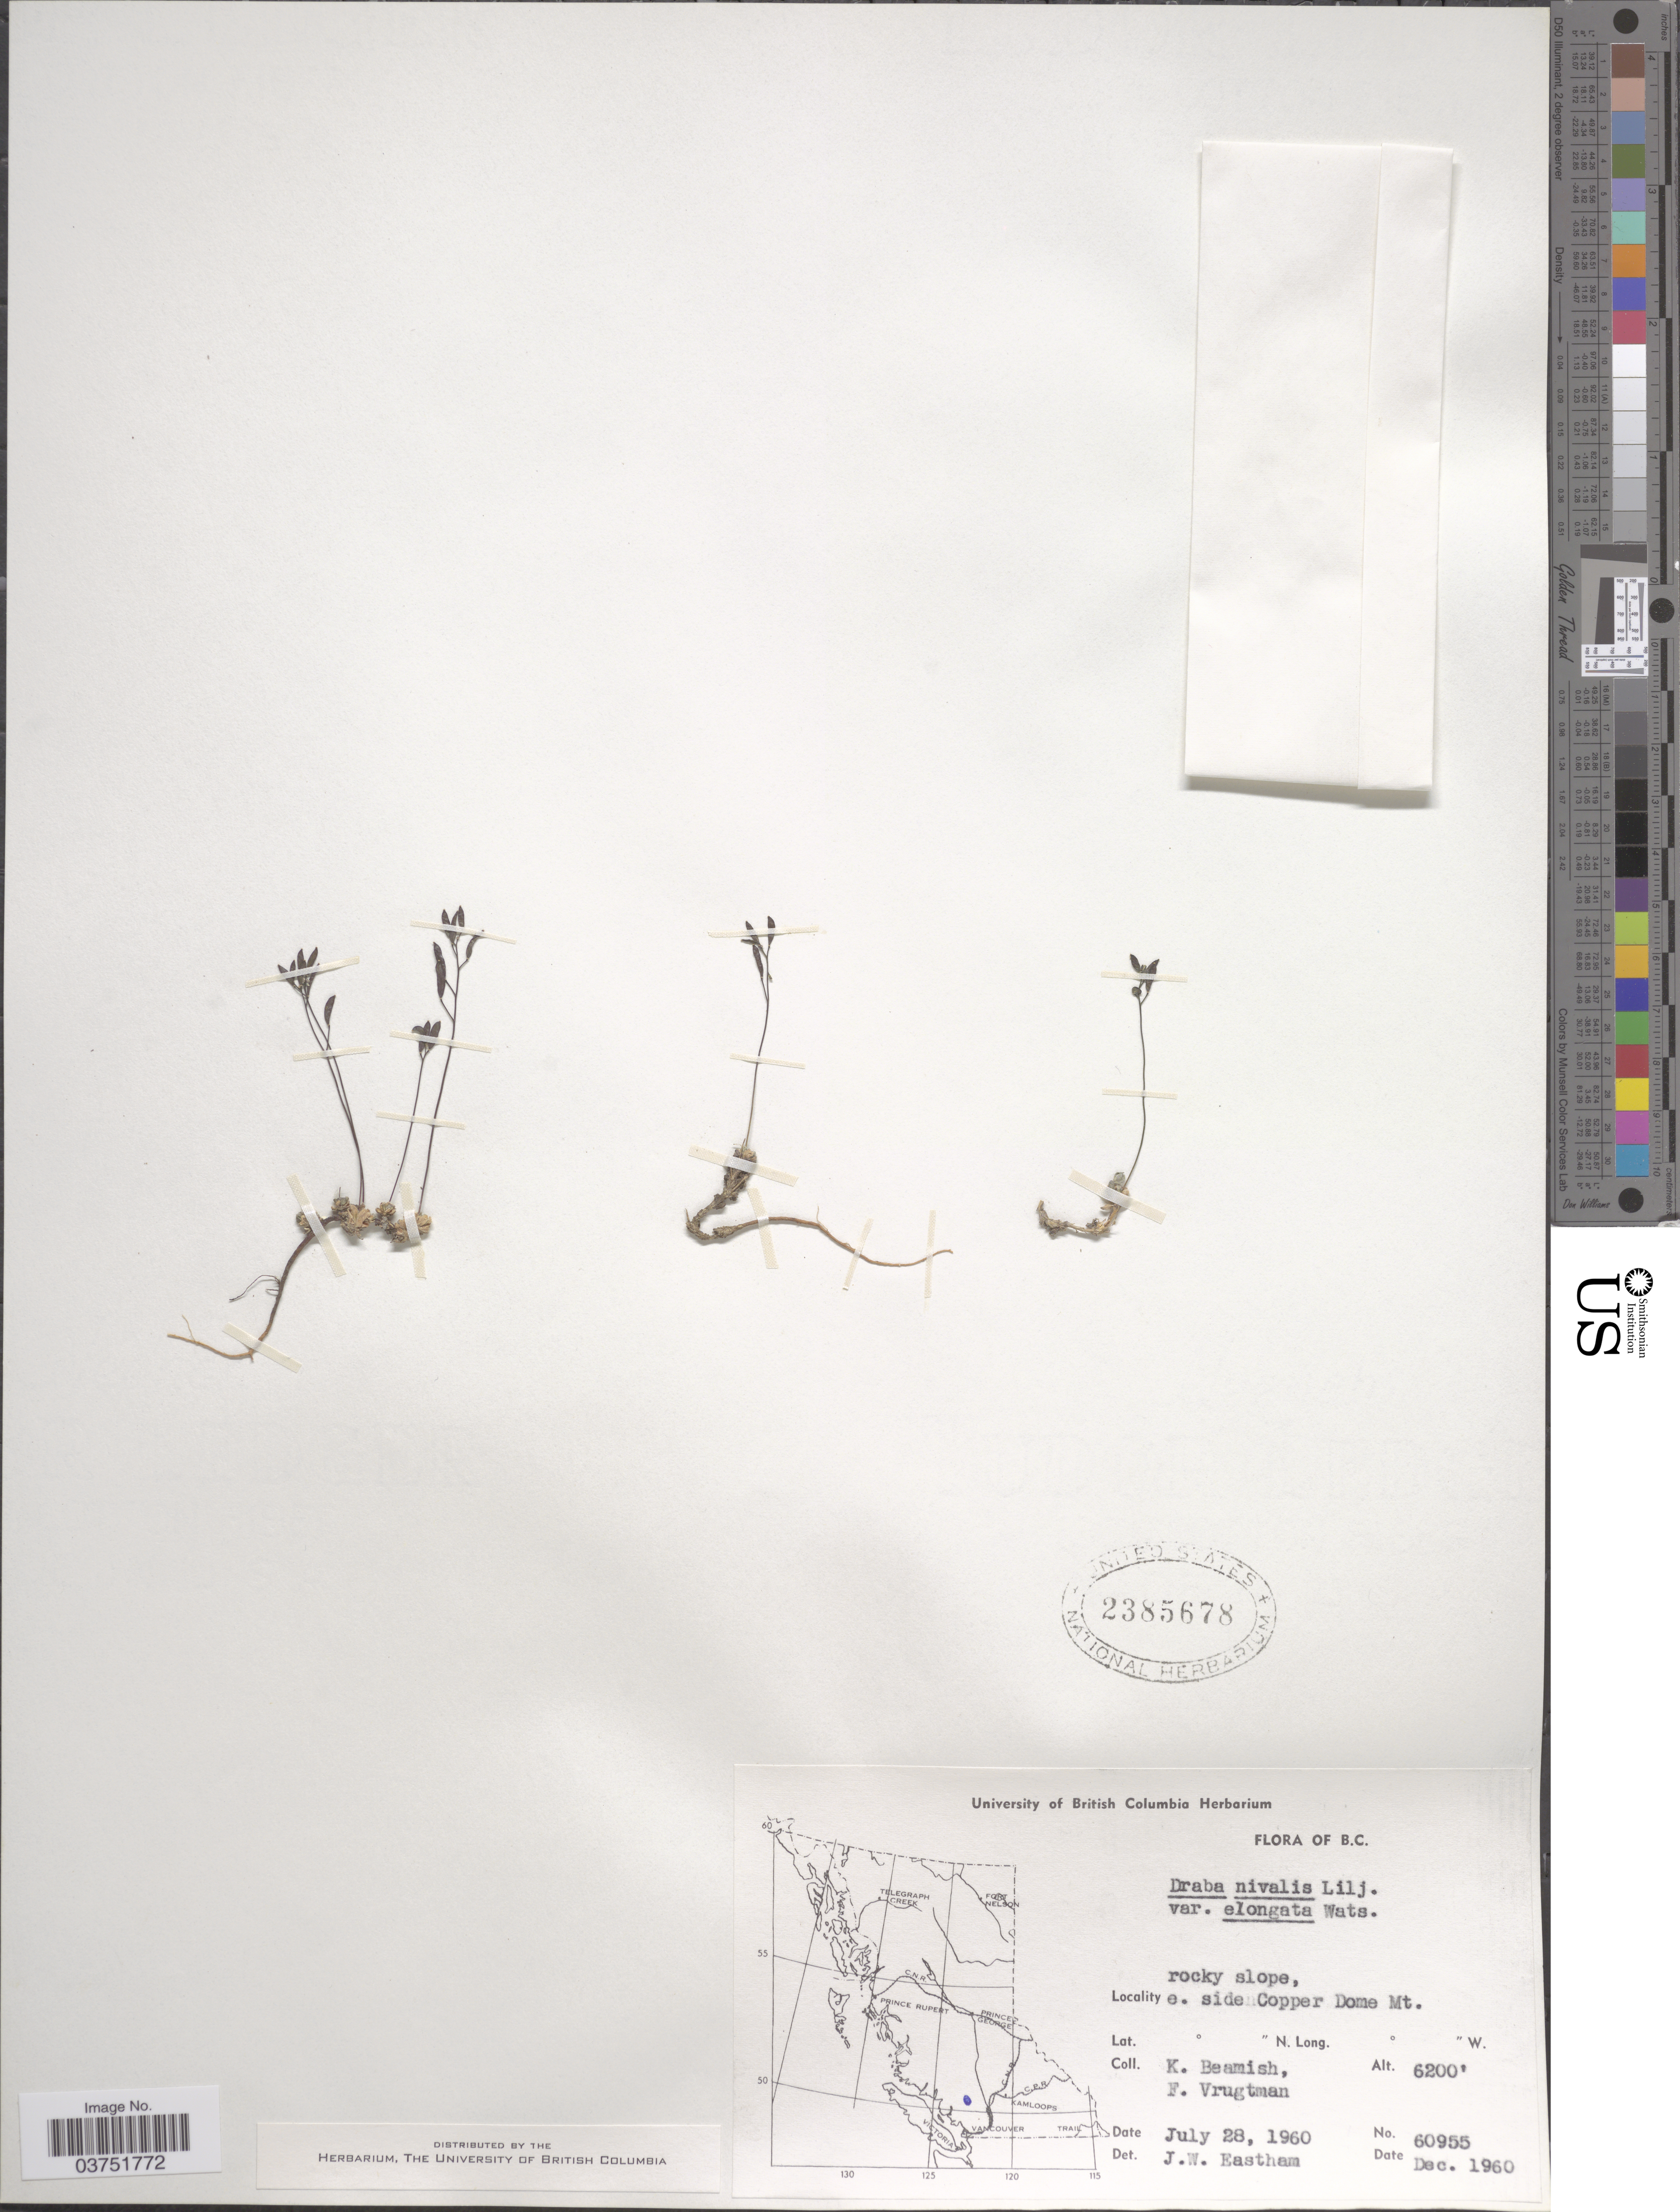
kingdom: Plantae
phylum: Tracheophyta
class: Magnoliopsida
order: Brassicales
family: Brassicaceae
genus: Draba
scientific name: Draba lonchocarpa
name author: Rydb.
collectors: K. Beamish & F. Vrugtman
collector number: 60955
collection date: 1960-07-28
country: Canada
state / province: British Columbia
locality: Rocky Slope. E. side Copper Dome Mt.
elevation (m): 1890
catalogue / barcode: US 2385678